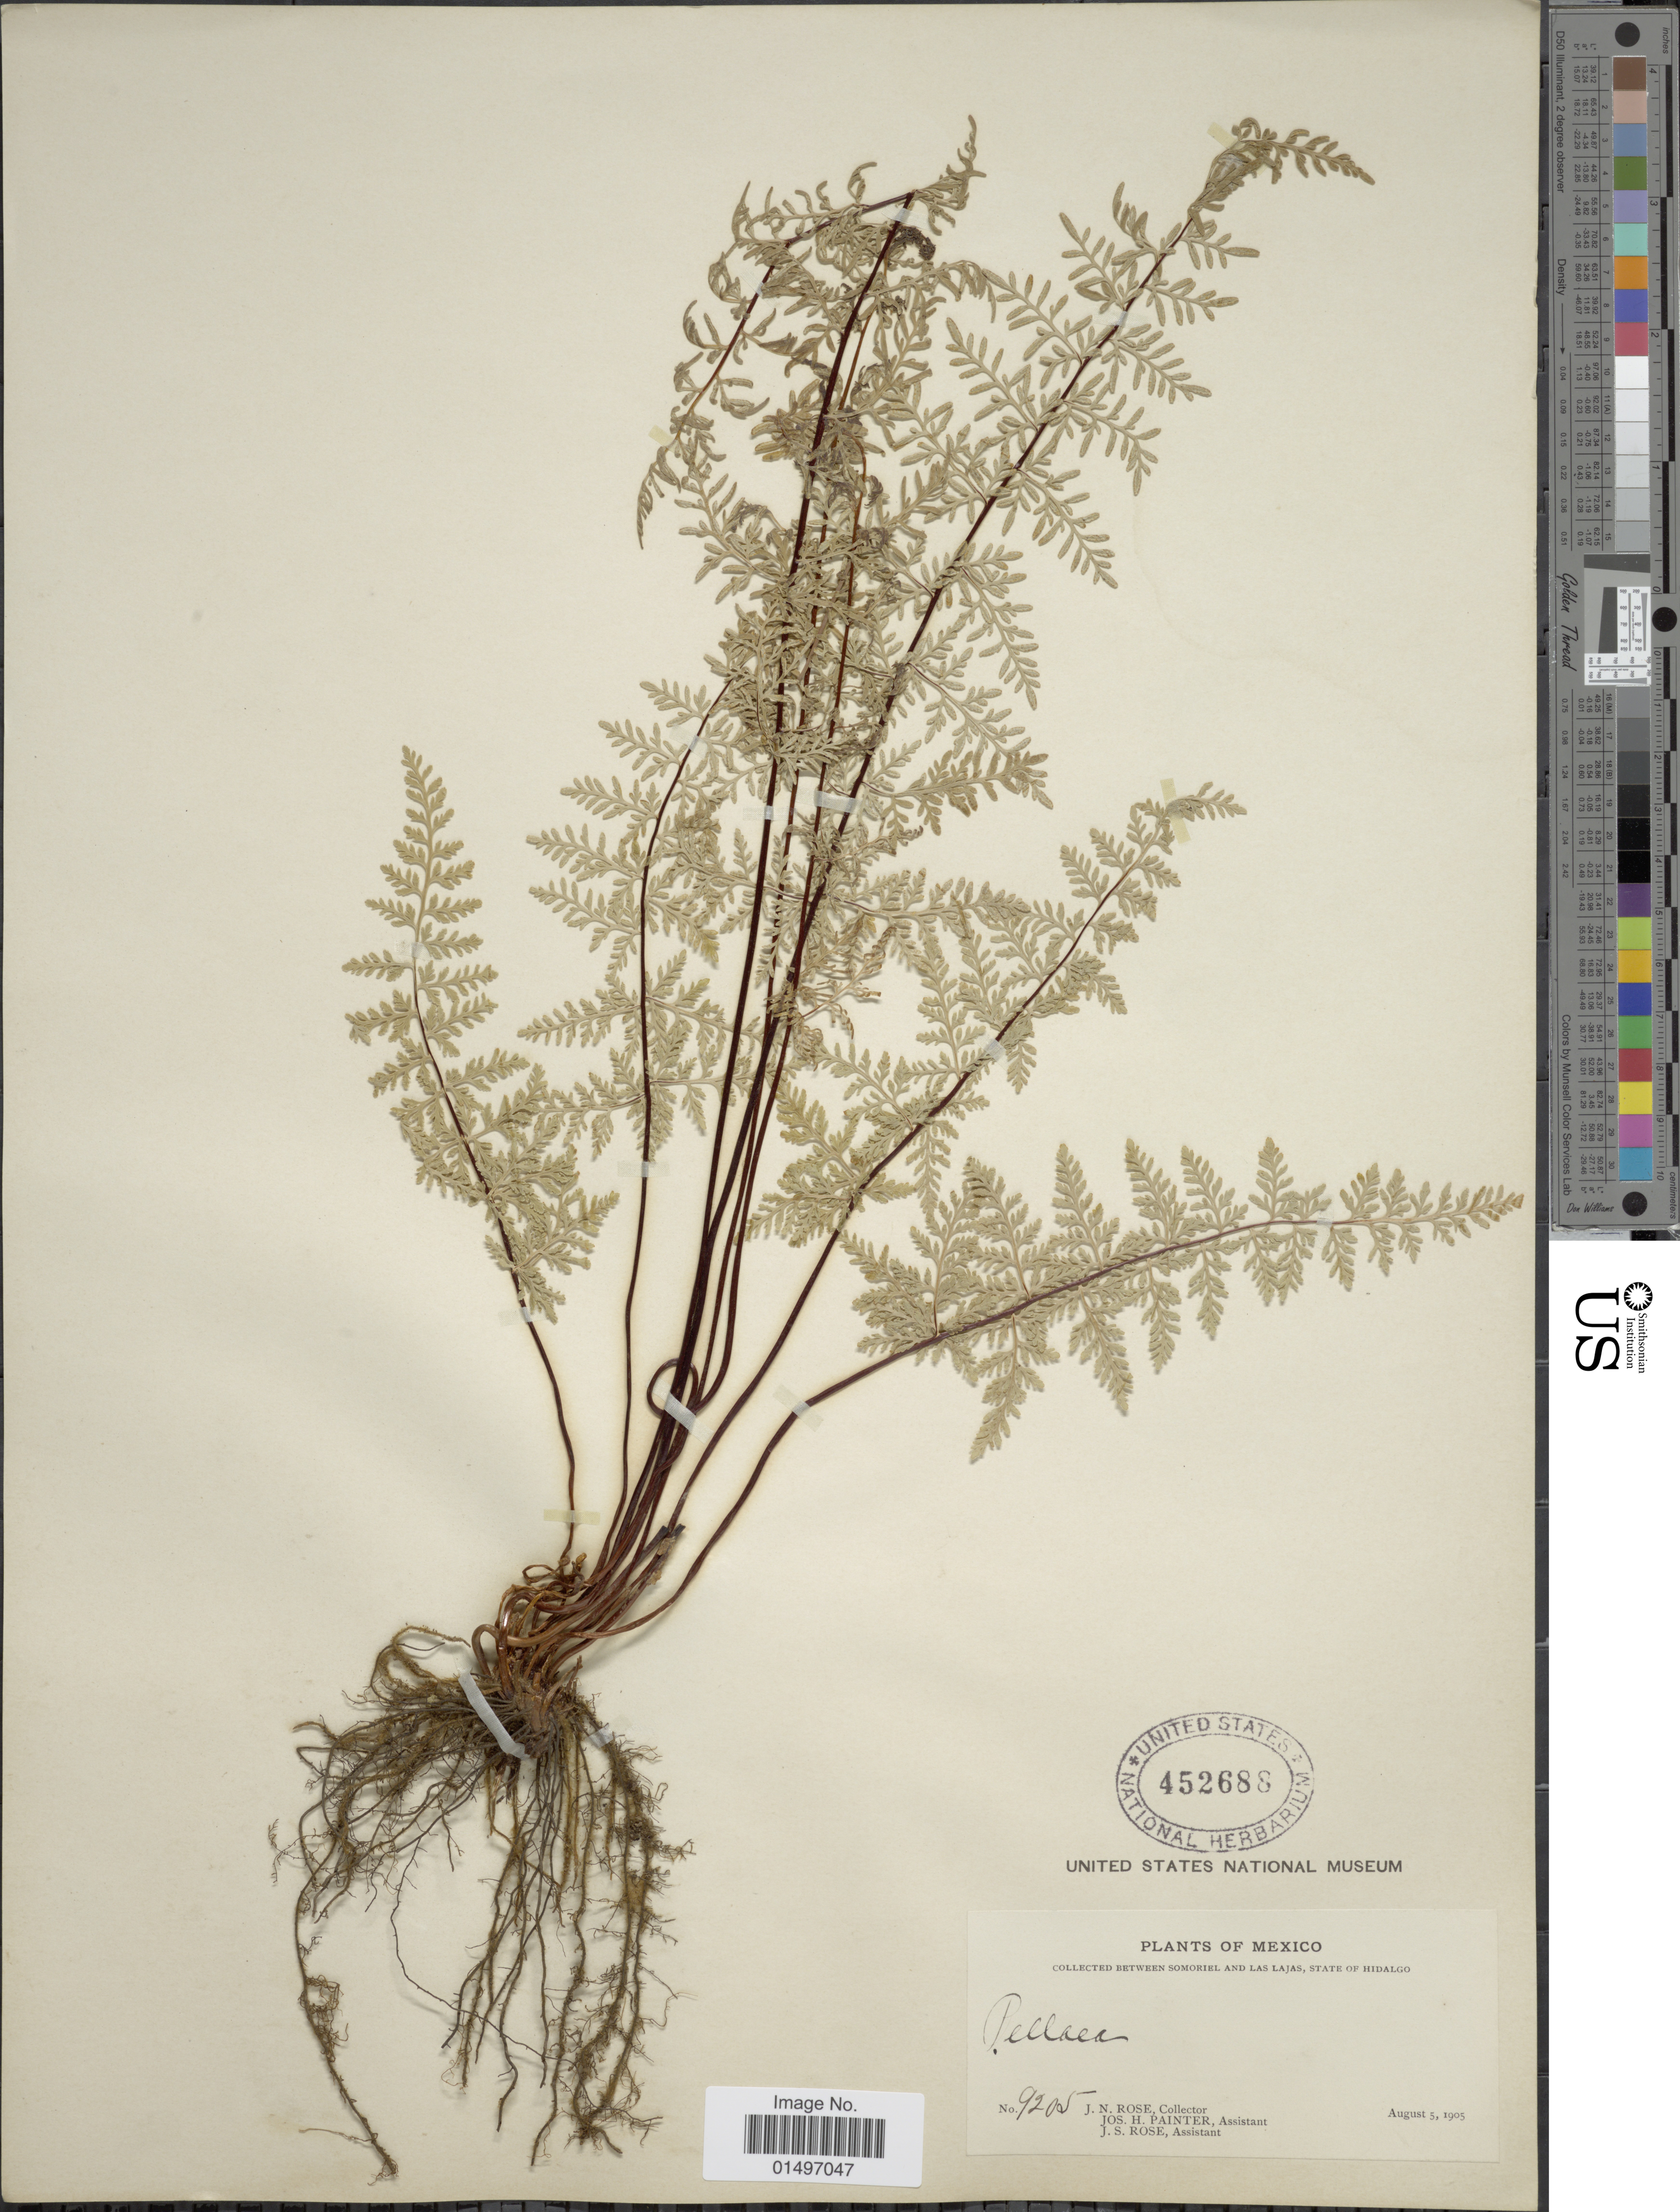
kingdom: Plantae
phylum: Tracheophyta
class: Polypodiopsida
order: Polypodiales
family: Pteridaceae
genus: Gaga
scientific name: Gaga hirsuta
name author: (Link) Fay W. Li & Windham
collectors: J. N. Rose, J. H. Painter & J. S. Rose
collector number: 9205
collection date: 1905-08-05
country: Mexico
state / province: Hidalgo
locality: Mexico, between somoriel and Las Lajas.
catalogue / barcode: US 452688